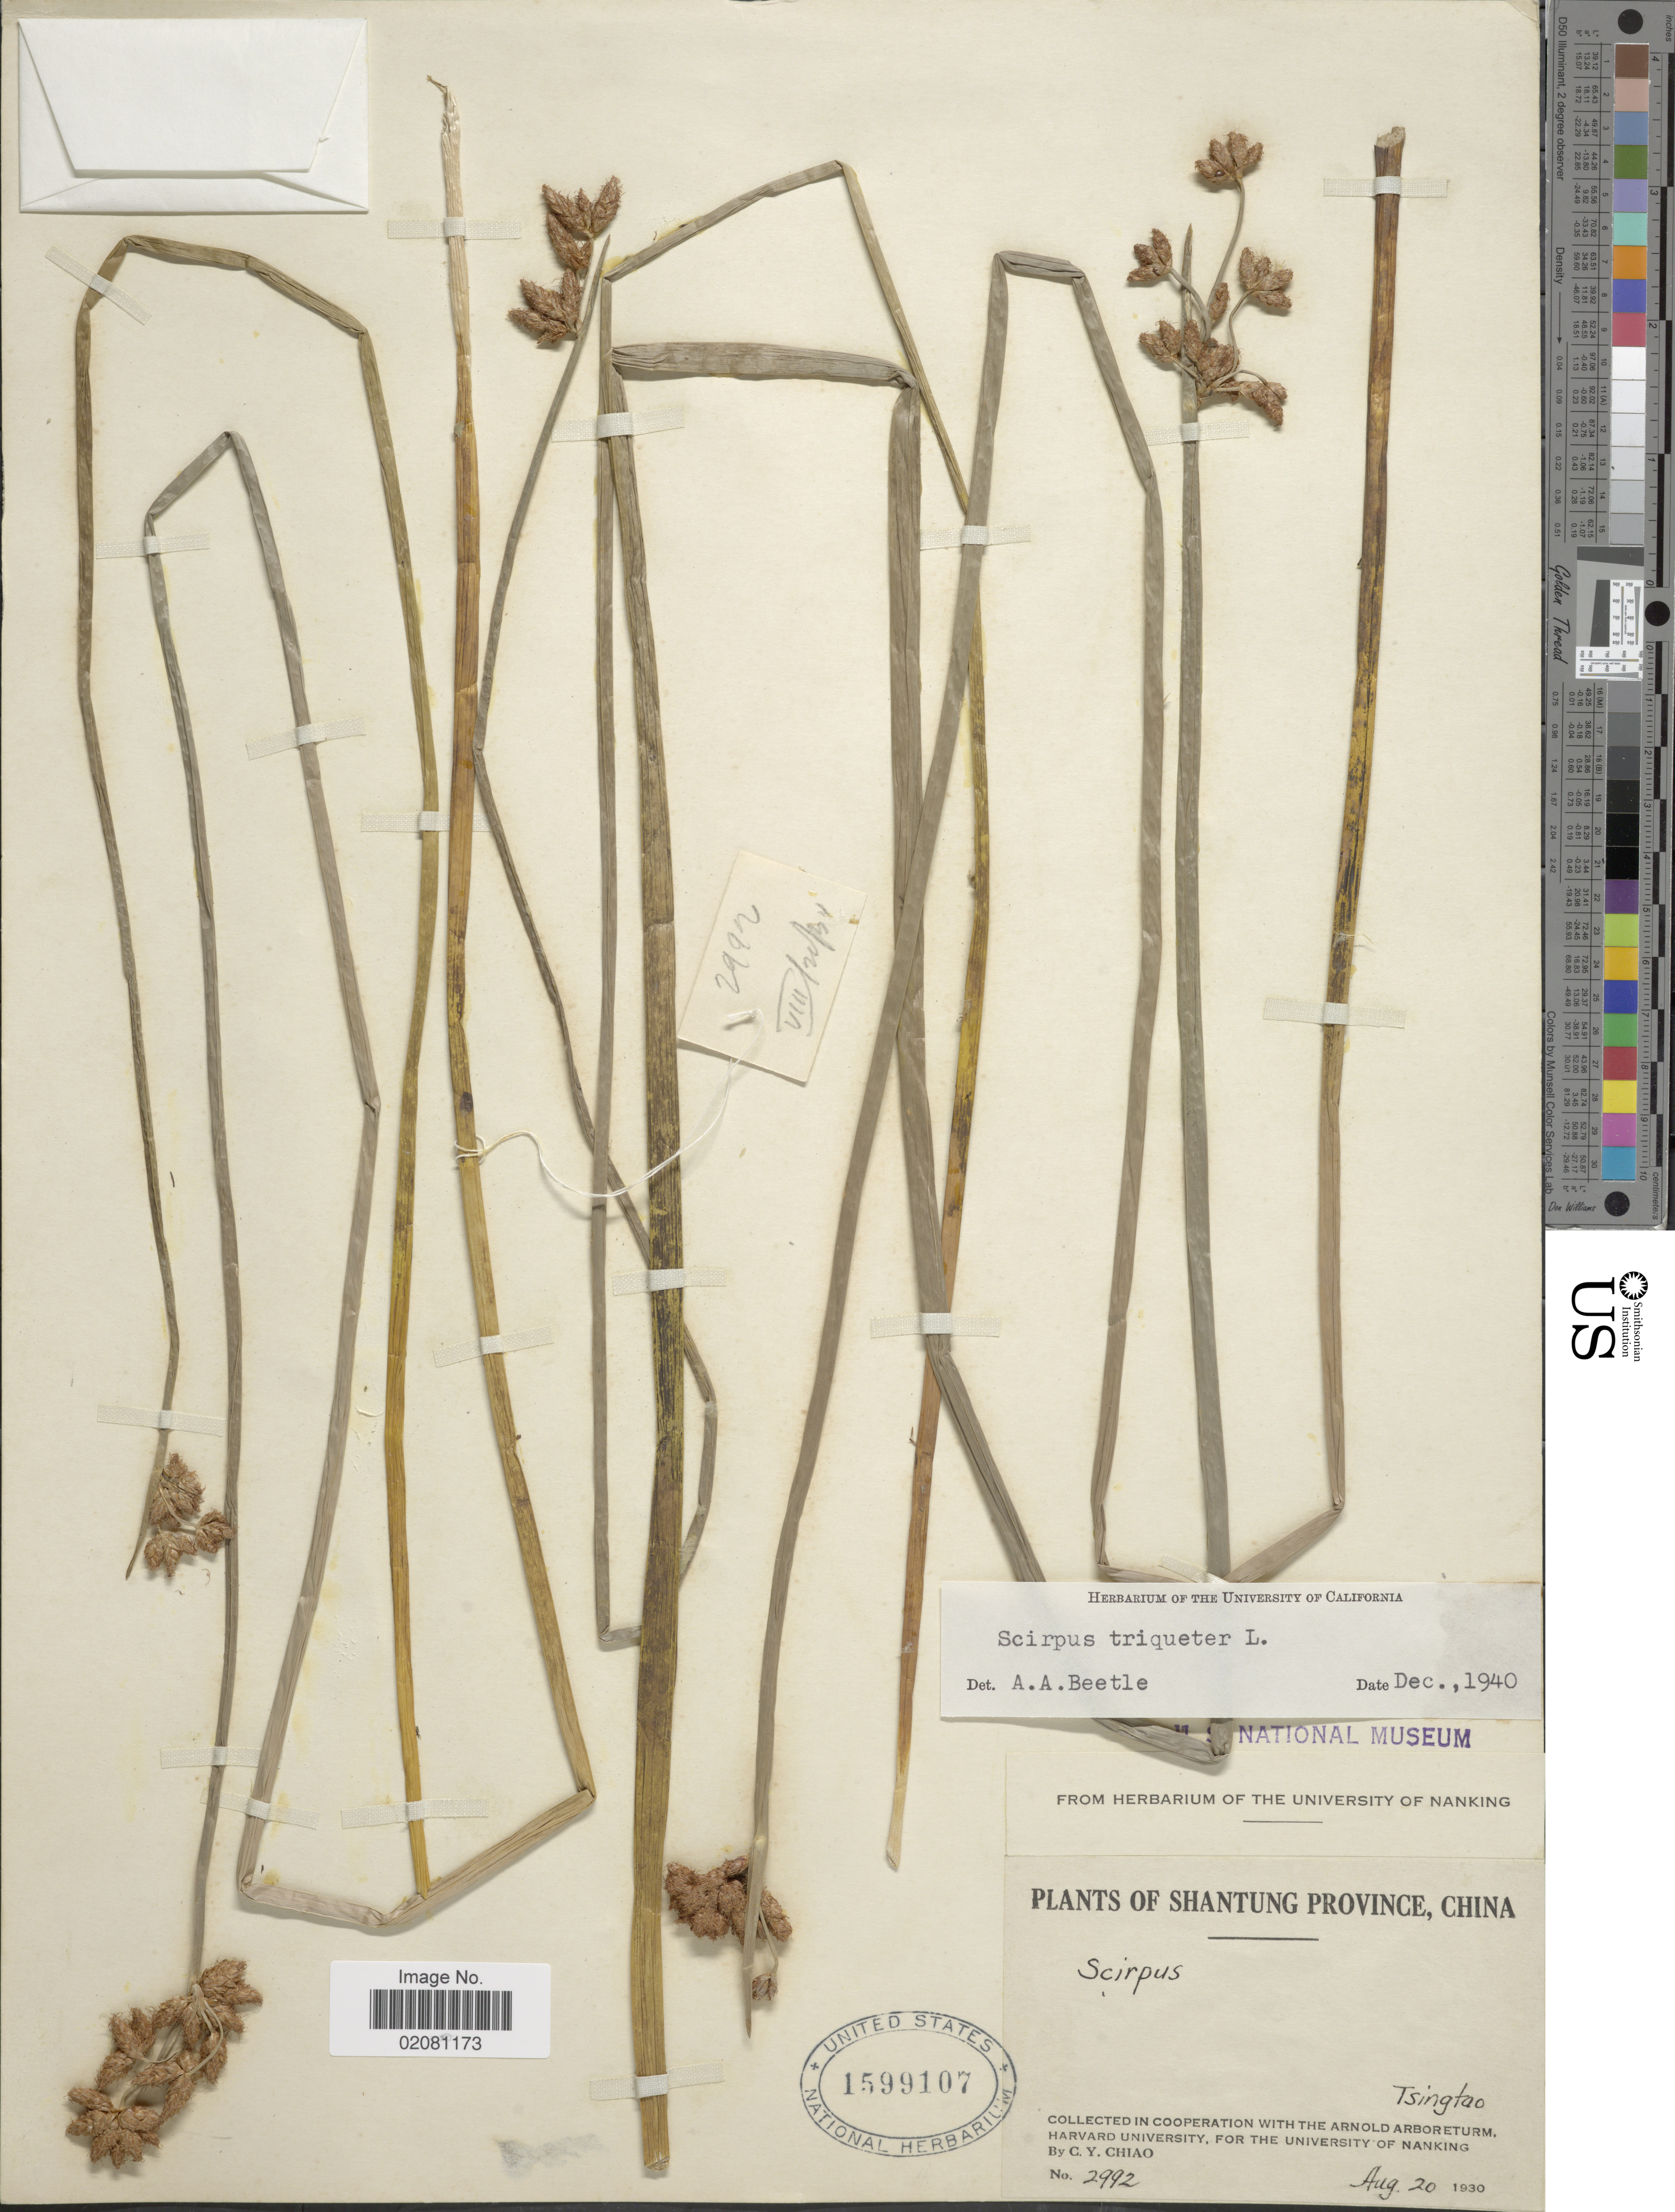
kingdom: Plantae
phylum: Tracheophyta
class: Liliopsida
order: Poales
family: Cyperaceae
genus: Schoenoplectus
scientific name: Schoenoplectus triqueter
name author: (L.) Palla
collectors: C. Y. Chiao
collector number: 2992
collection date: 1930-08-20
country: China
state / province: Shandong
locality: Shantung Province, Tsingtao.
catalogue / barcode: US 1599107